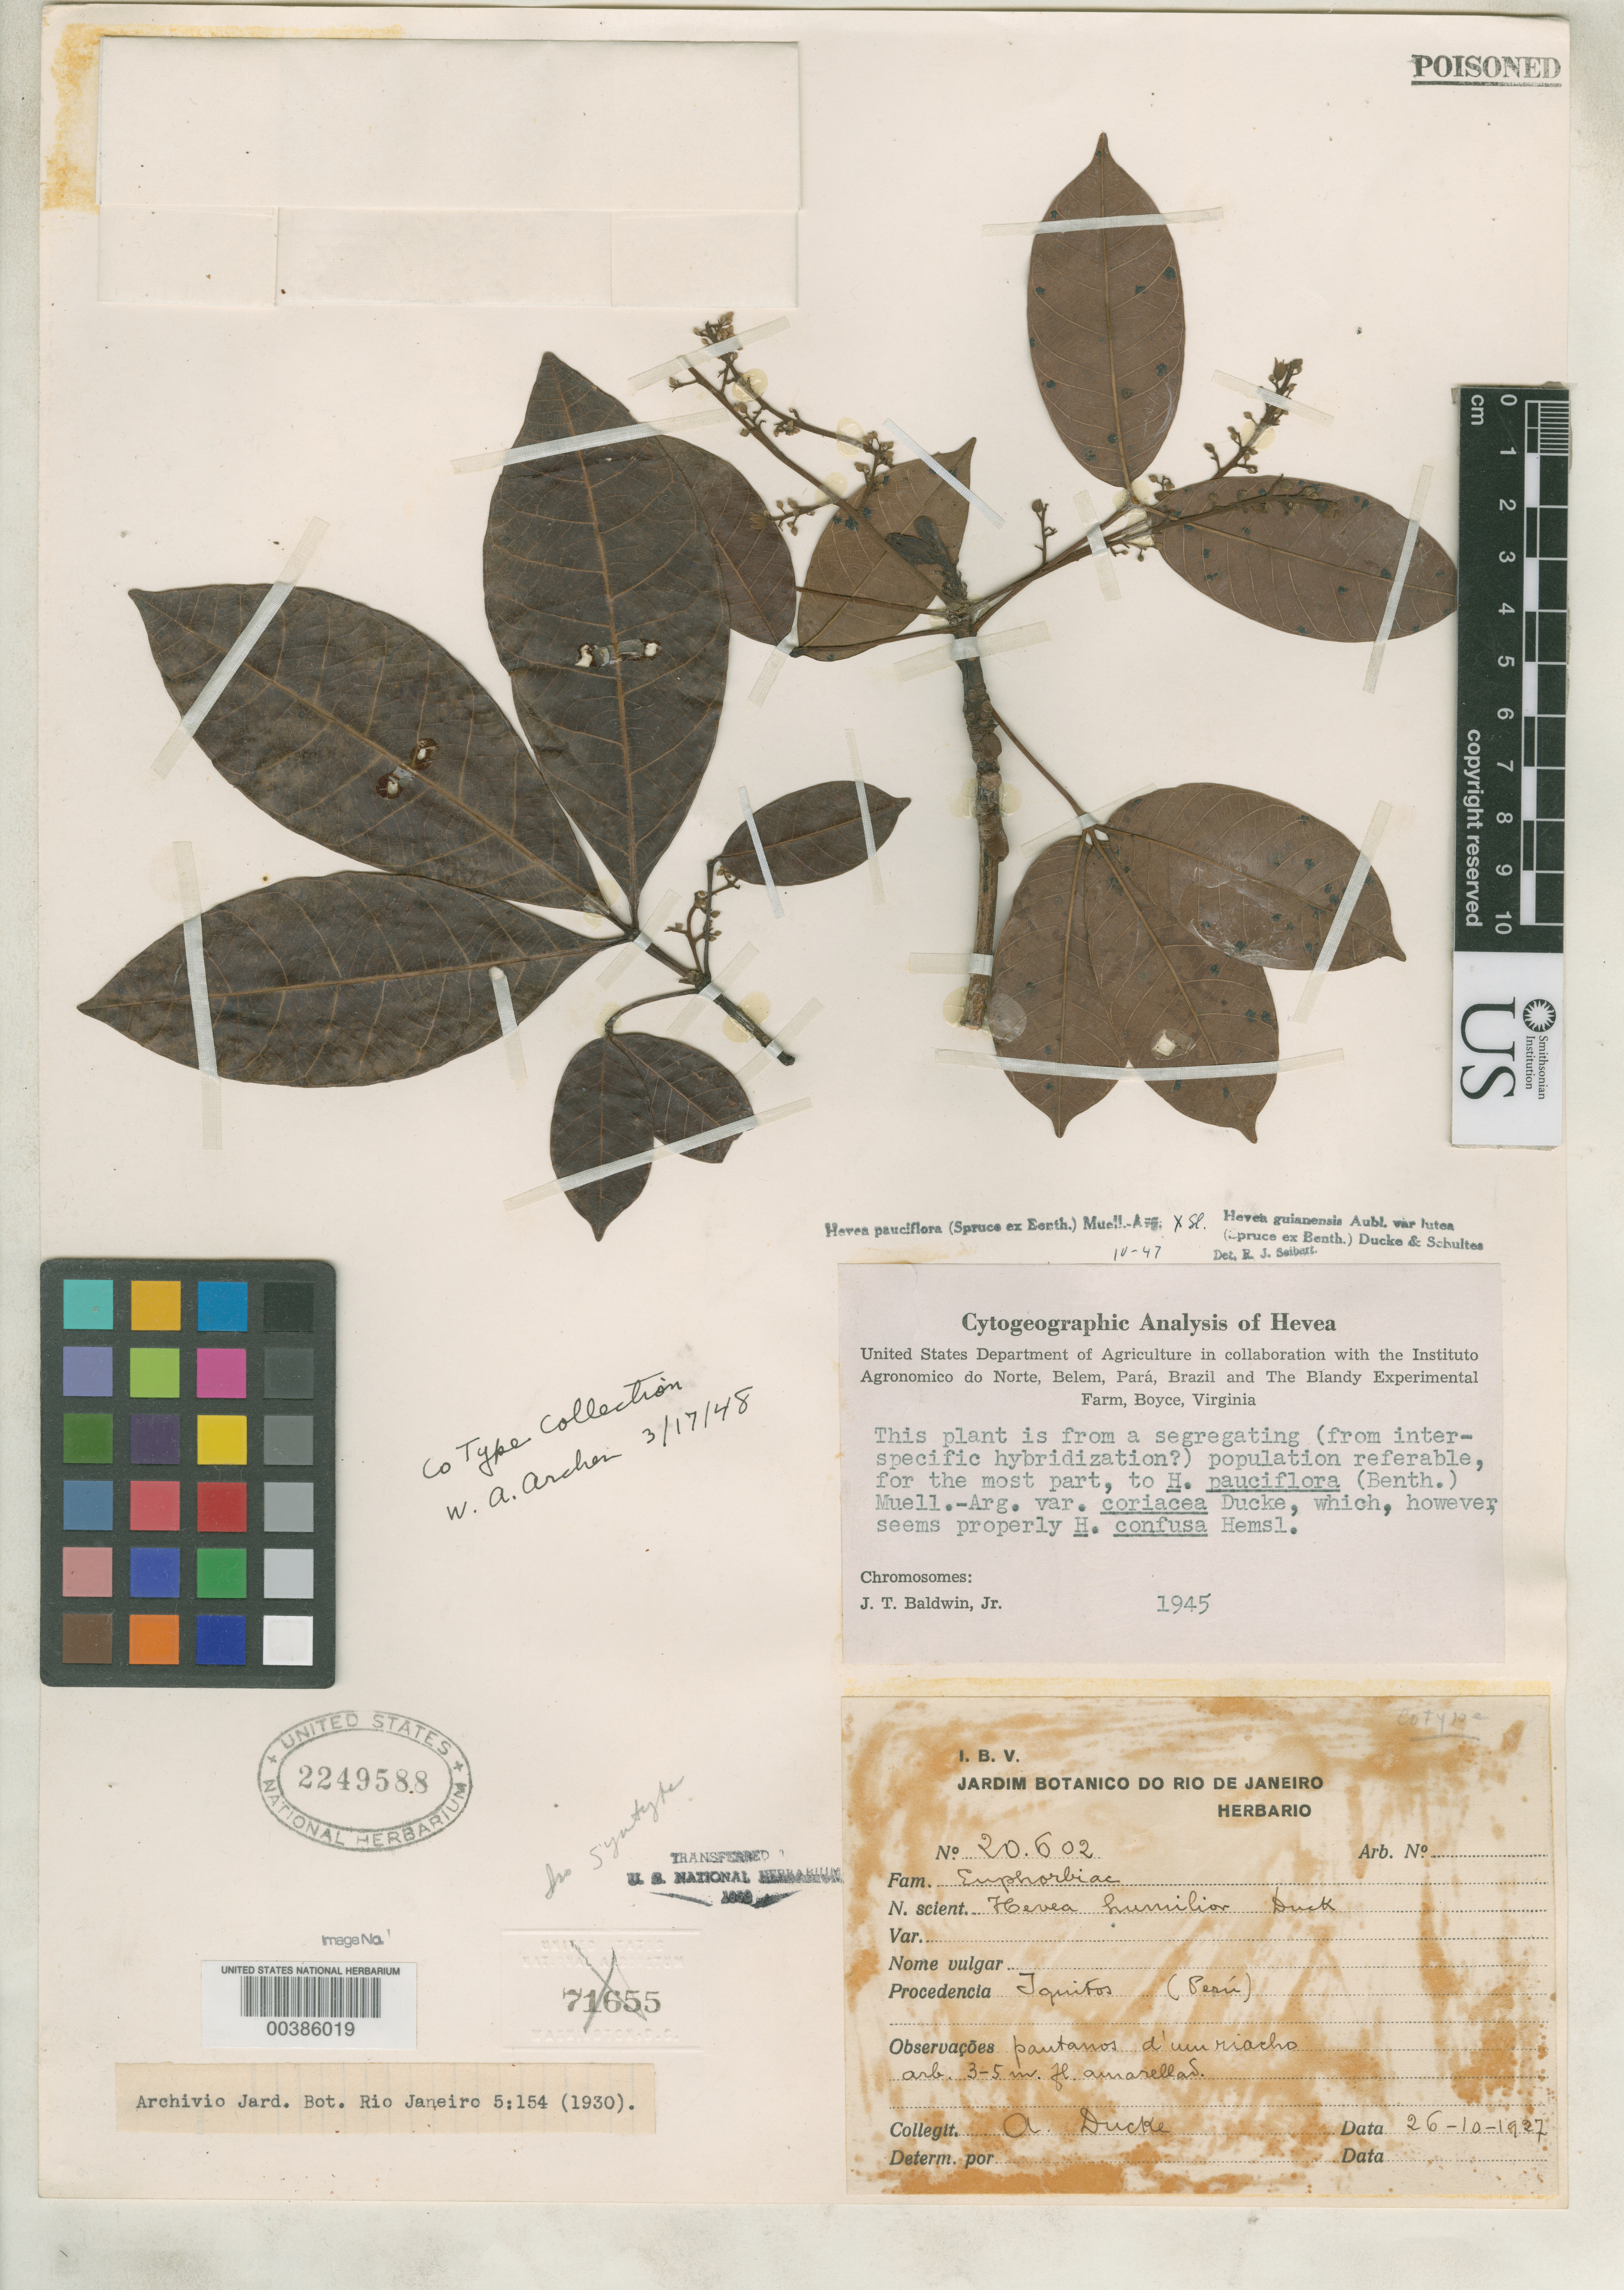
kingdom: Plantae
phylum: Tracheophyta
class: Magnoliopsida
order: Malpighiales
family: Euphorbiaceae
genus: Hevea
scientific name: Hevea humilior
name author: Ducke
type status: Isosyntype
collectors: A. Ducke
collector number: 20602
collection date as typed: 26-10-1927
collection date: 1927-10-26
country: Peru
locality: Iquitos.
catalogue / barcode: US 2249588